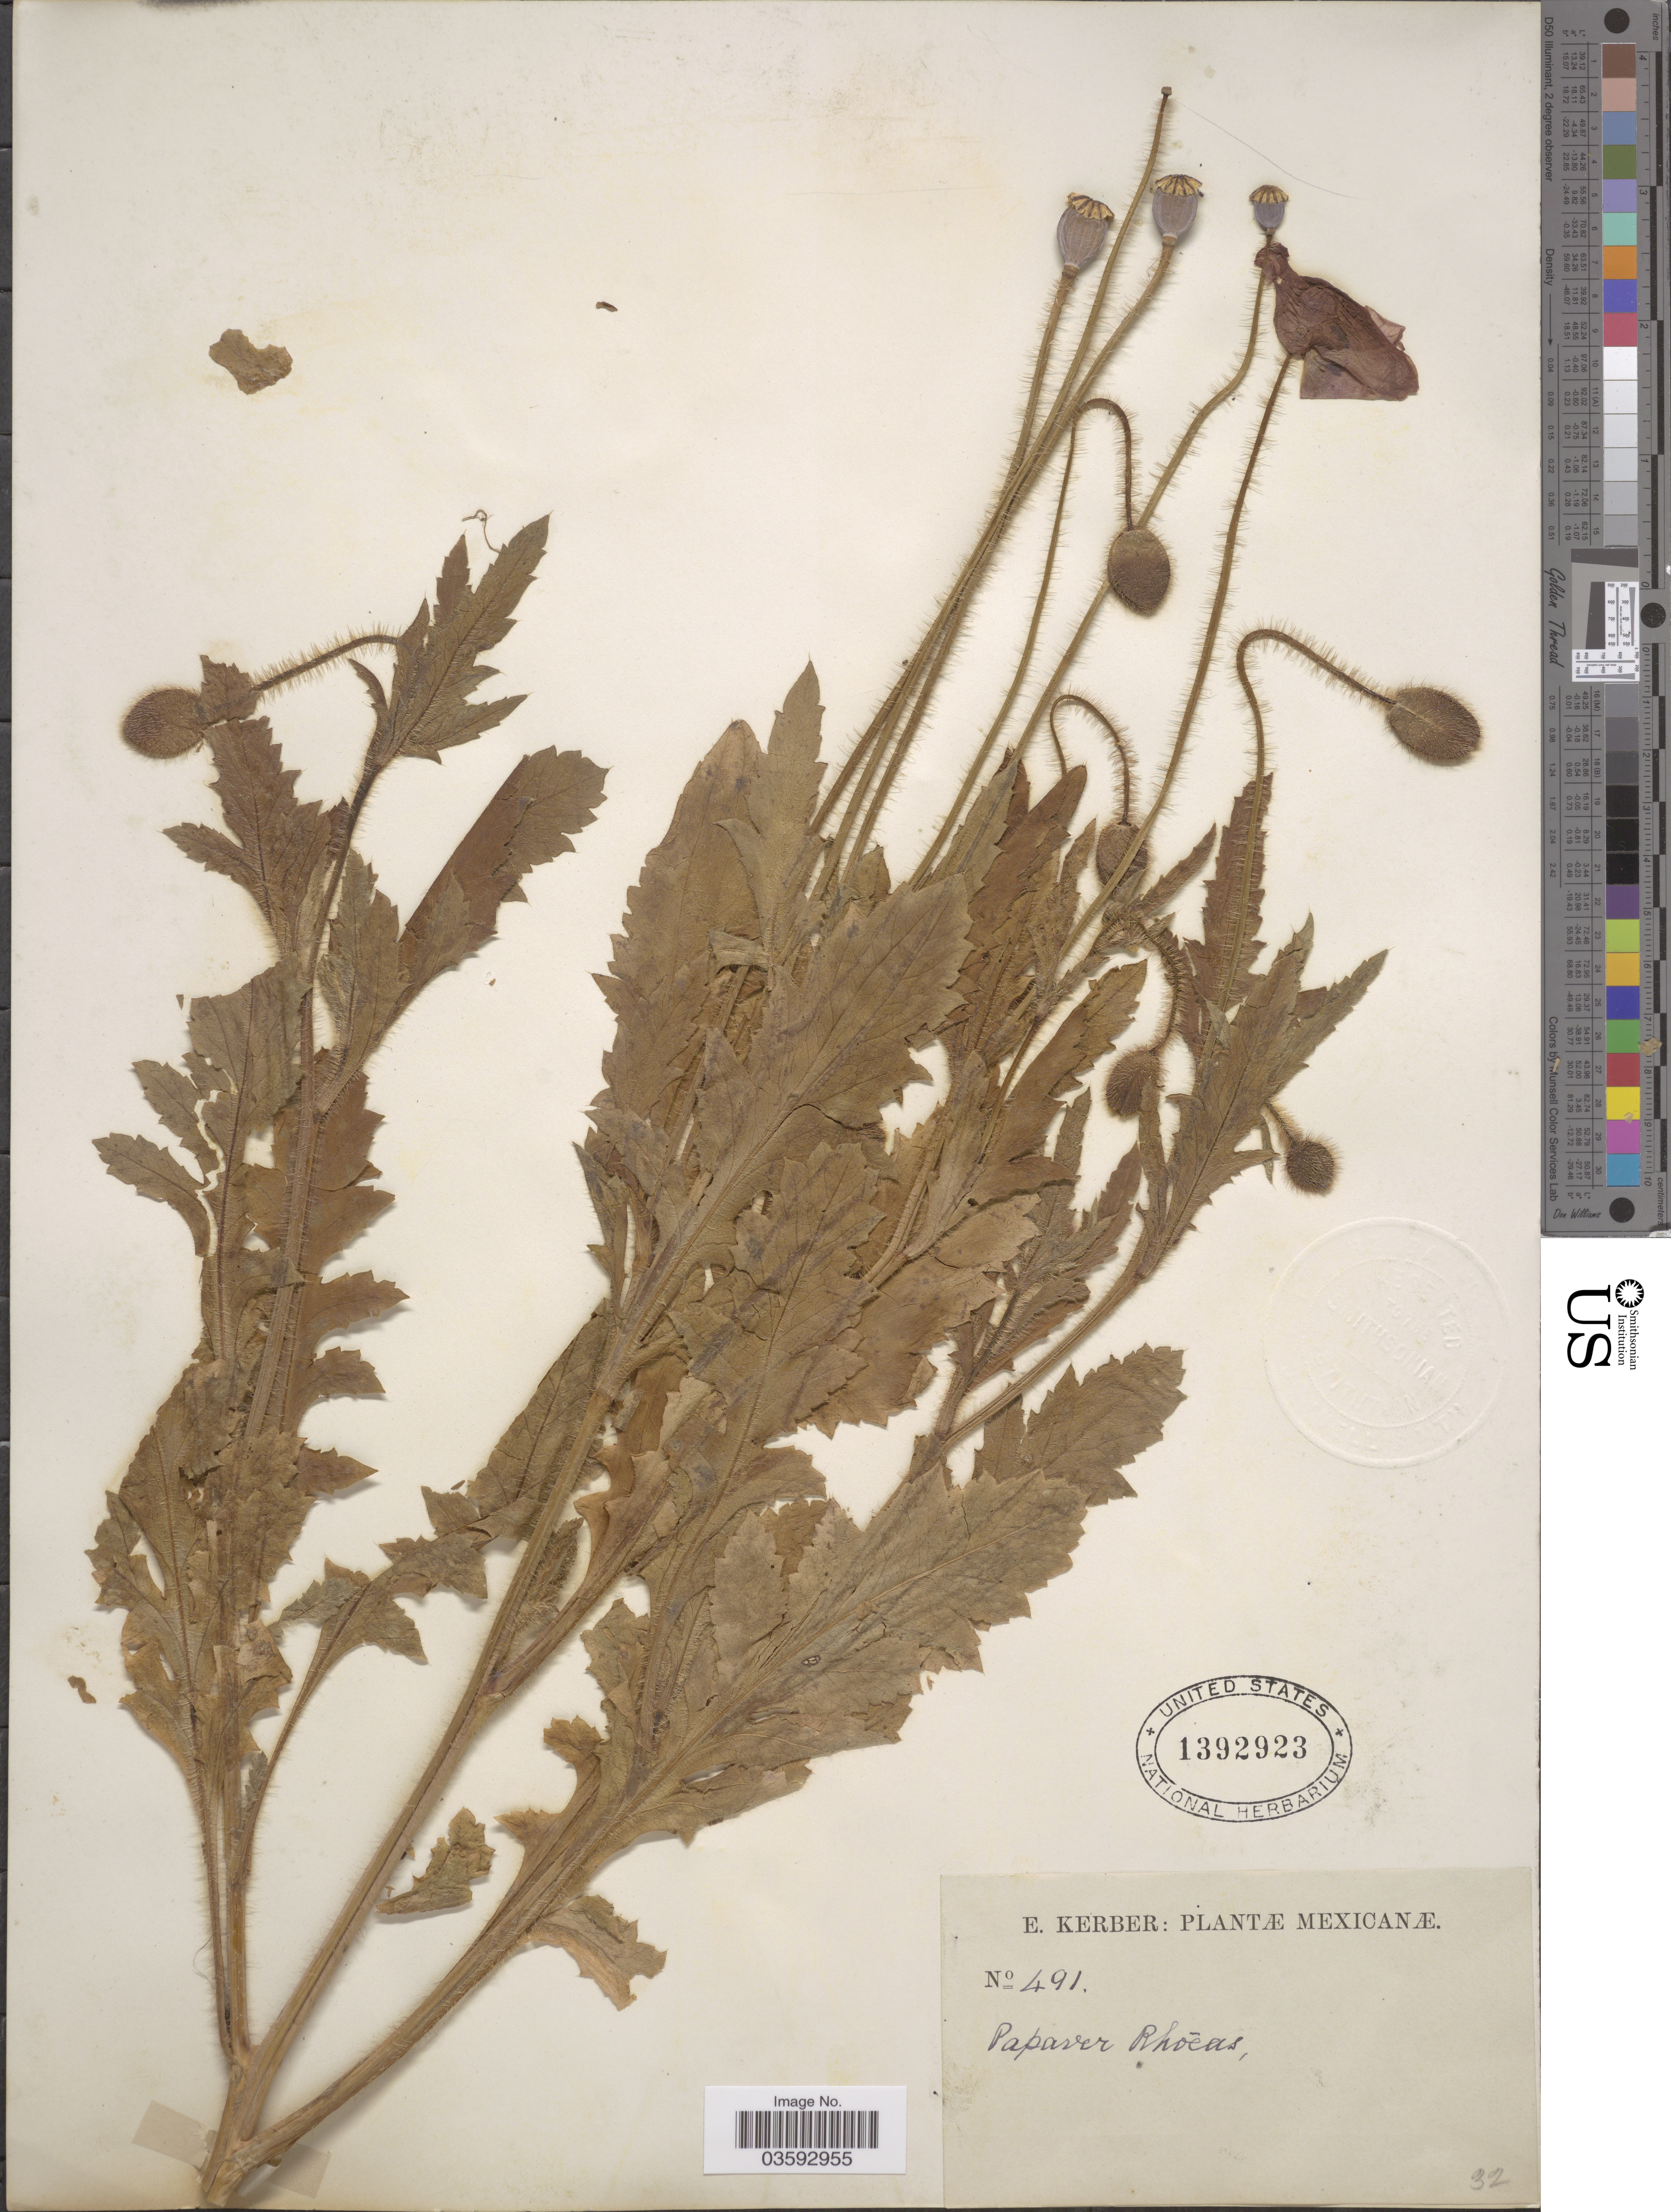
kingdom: Plantae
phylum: Tracheophyta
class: Magnoliopsida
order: Ranunculales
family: Papaveraceae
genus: Papaver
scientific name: Papaver sp.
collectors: E. Kerber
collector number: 491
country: Mexico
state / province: Nuevo León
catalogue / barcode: US 1392923